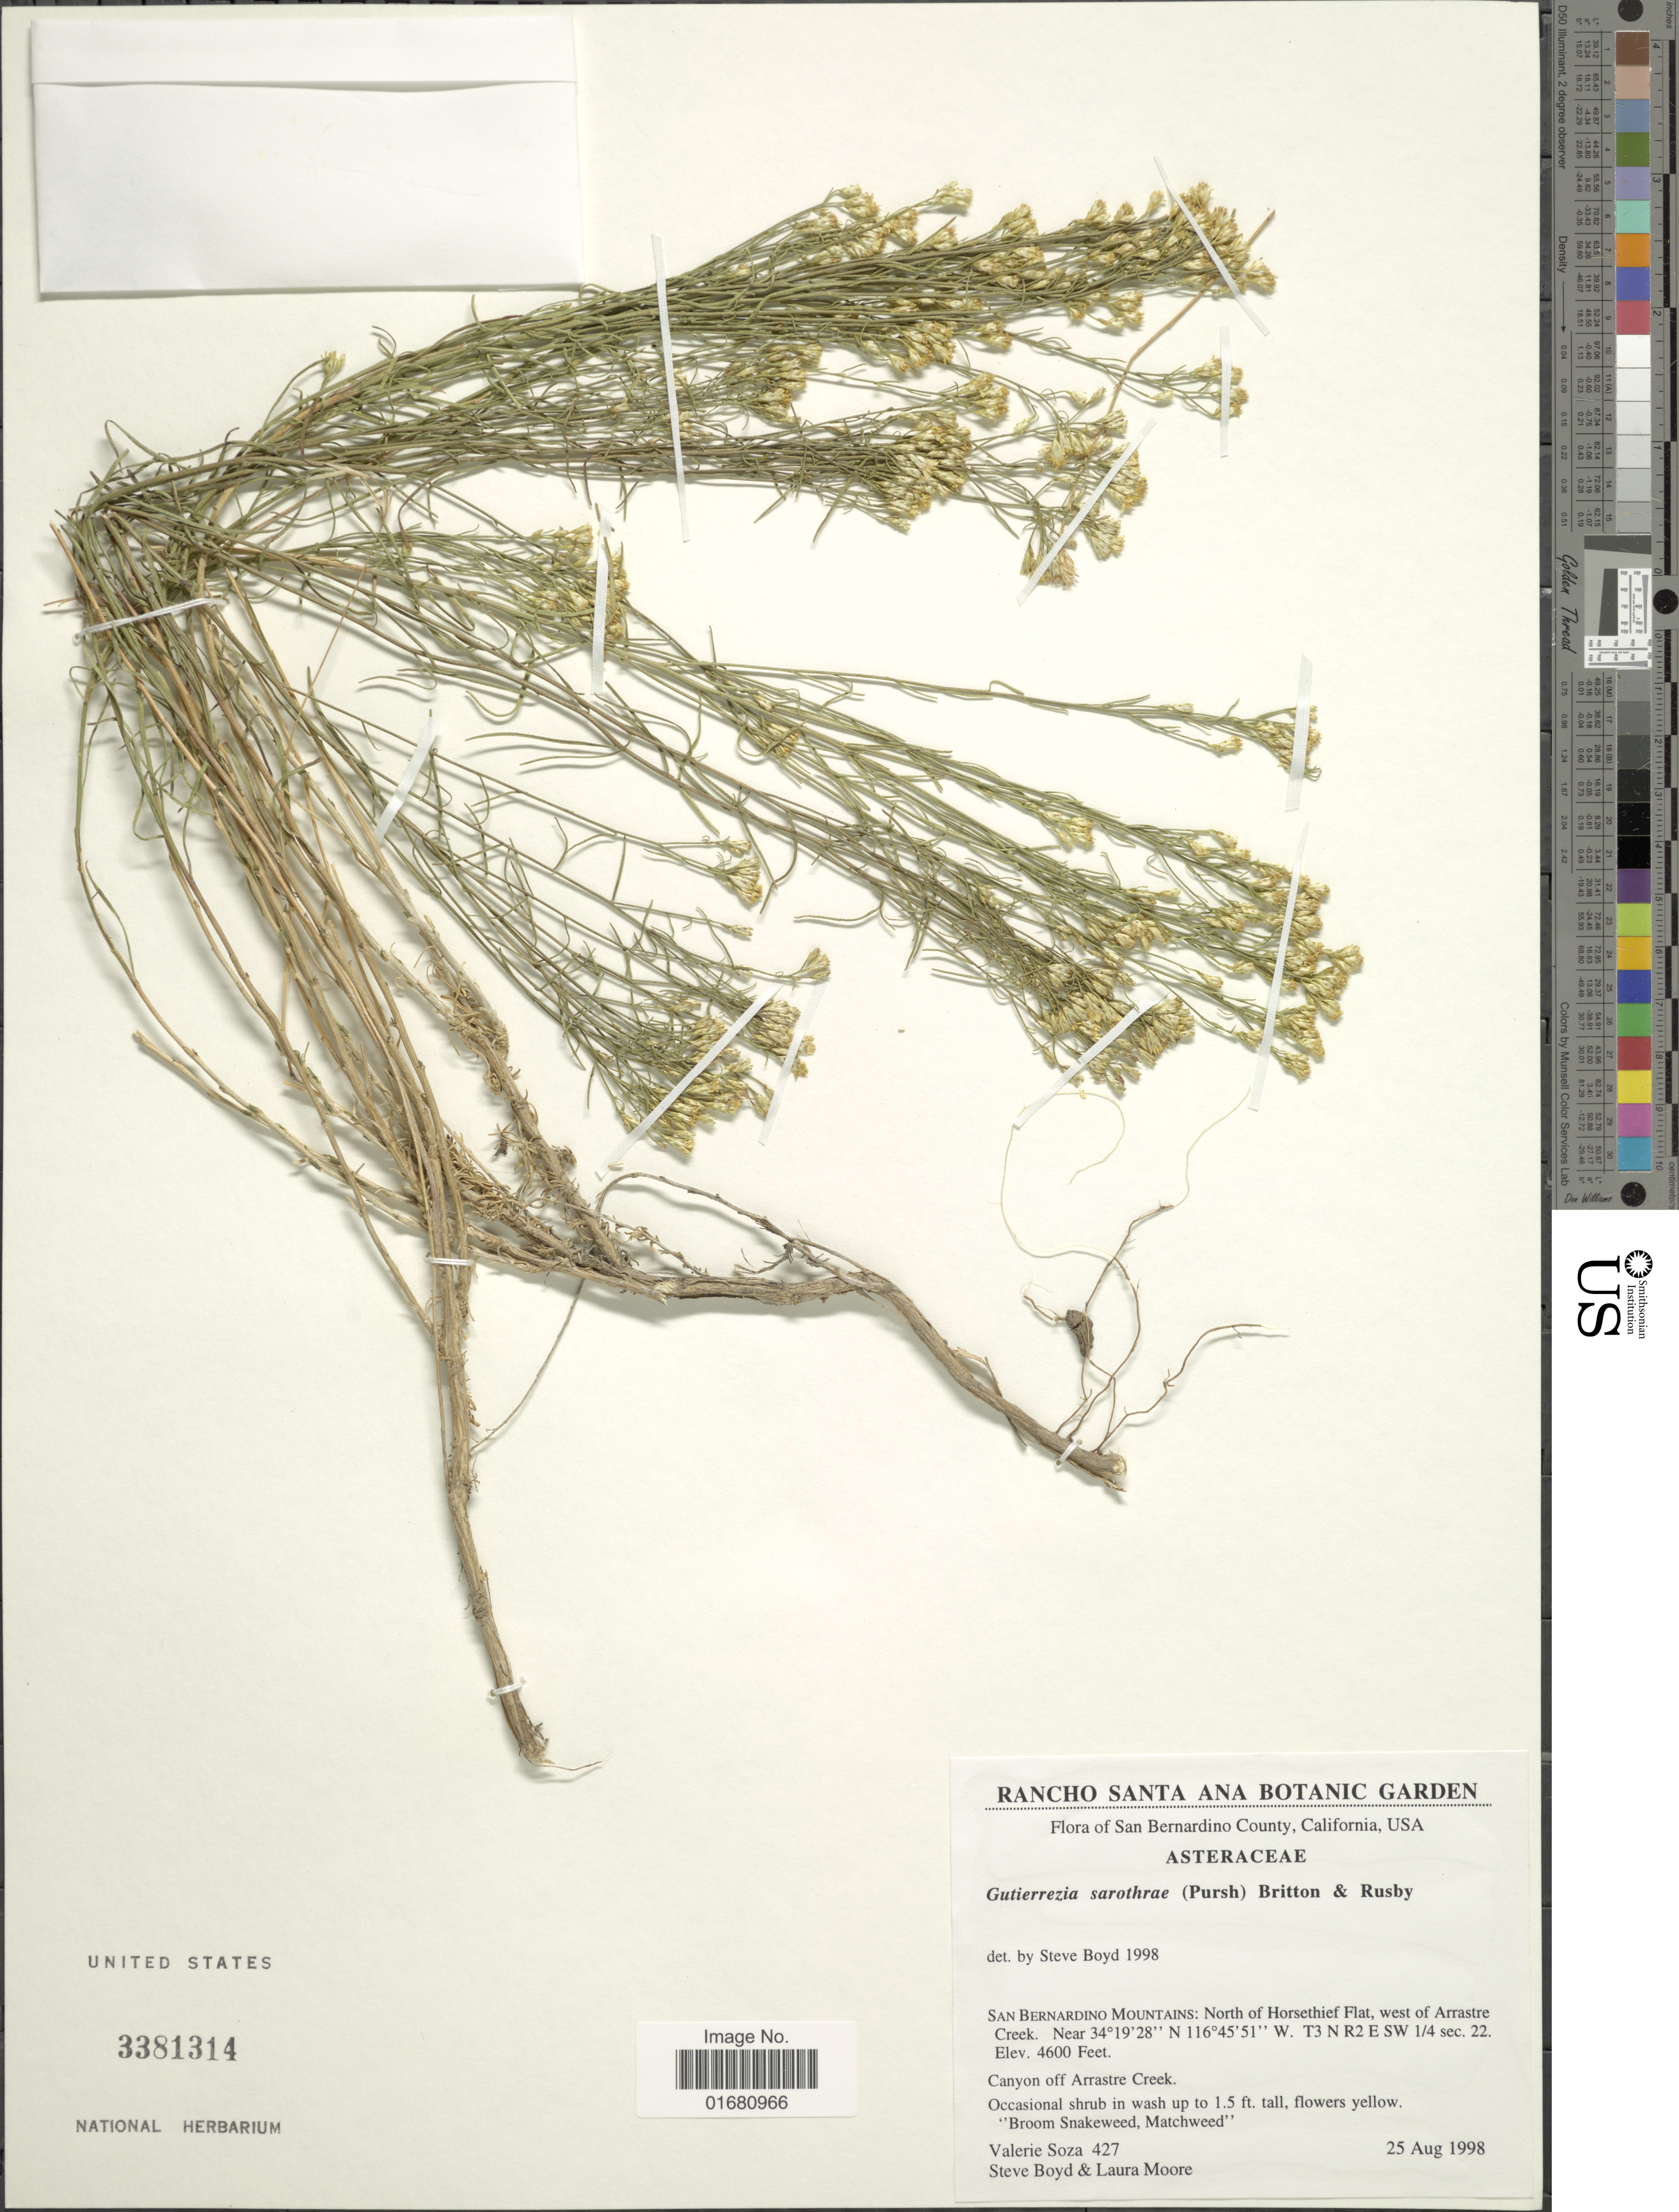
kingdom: Plantae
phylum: Tracheophyta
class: Magnoliopsida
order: Asterales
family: Asteraceae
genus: Gutierrezia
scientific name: Gutierrezia sarothrae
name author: (Pursh) Britton & Rusby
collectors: V. Soza, S. Boyd & L. Moore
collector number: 427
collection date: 1998-08-25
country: United States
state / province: California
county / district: San Bernardino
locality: San Bernardino County, San Bernardino Mountains: North of Horsethief Flat, west of Arrastre Creek,T3 N R2 E SW 1/4 SEC. 22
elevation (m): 1402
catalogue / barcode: US 3381314